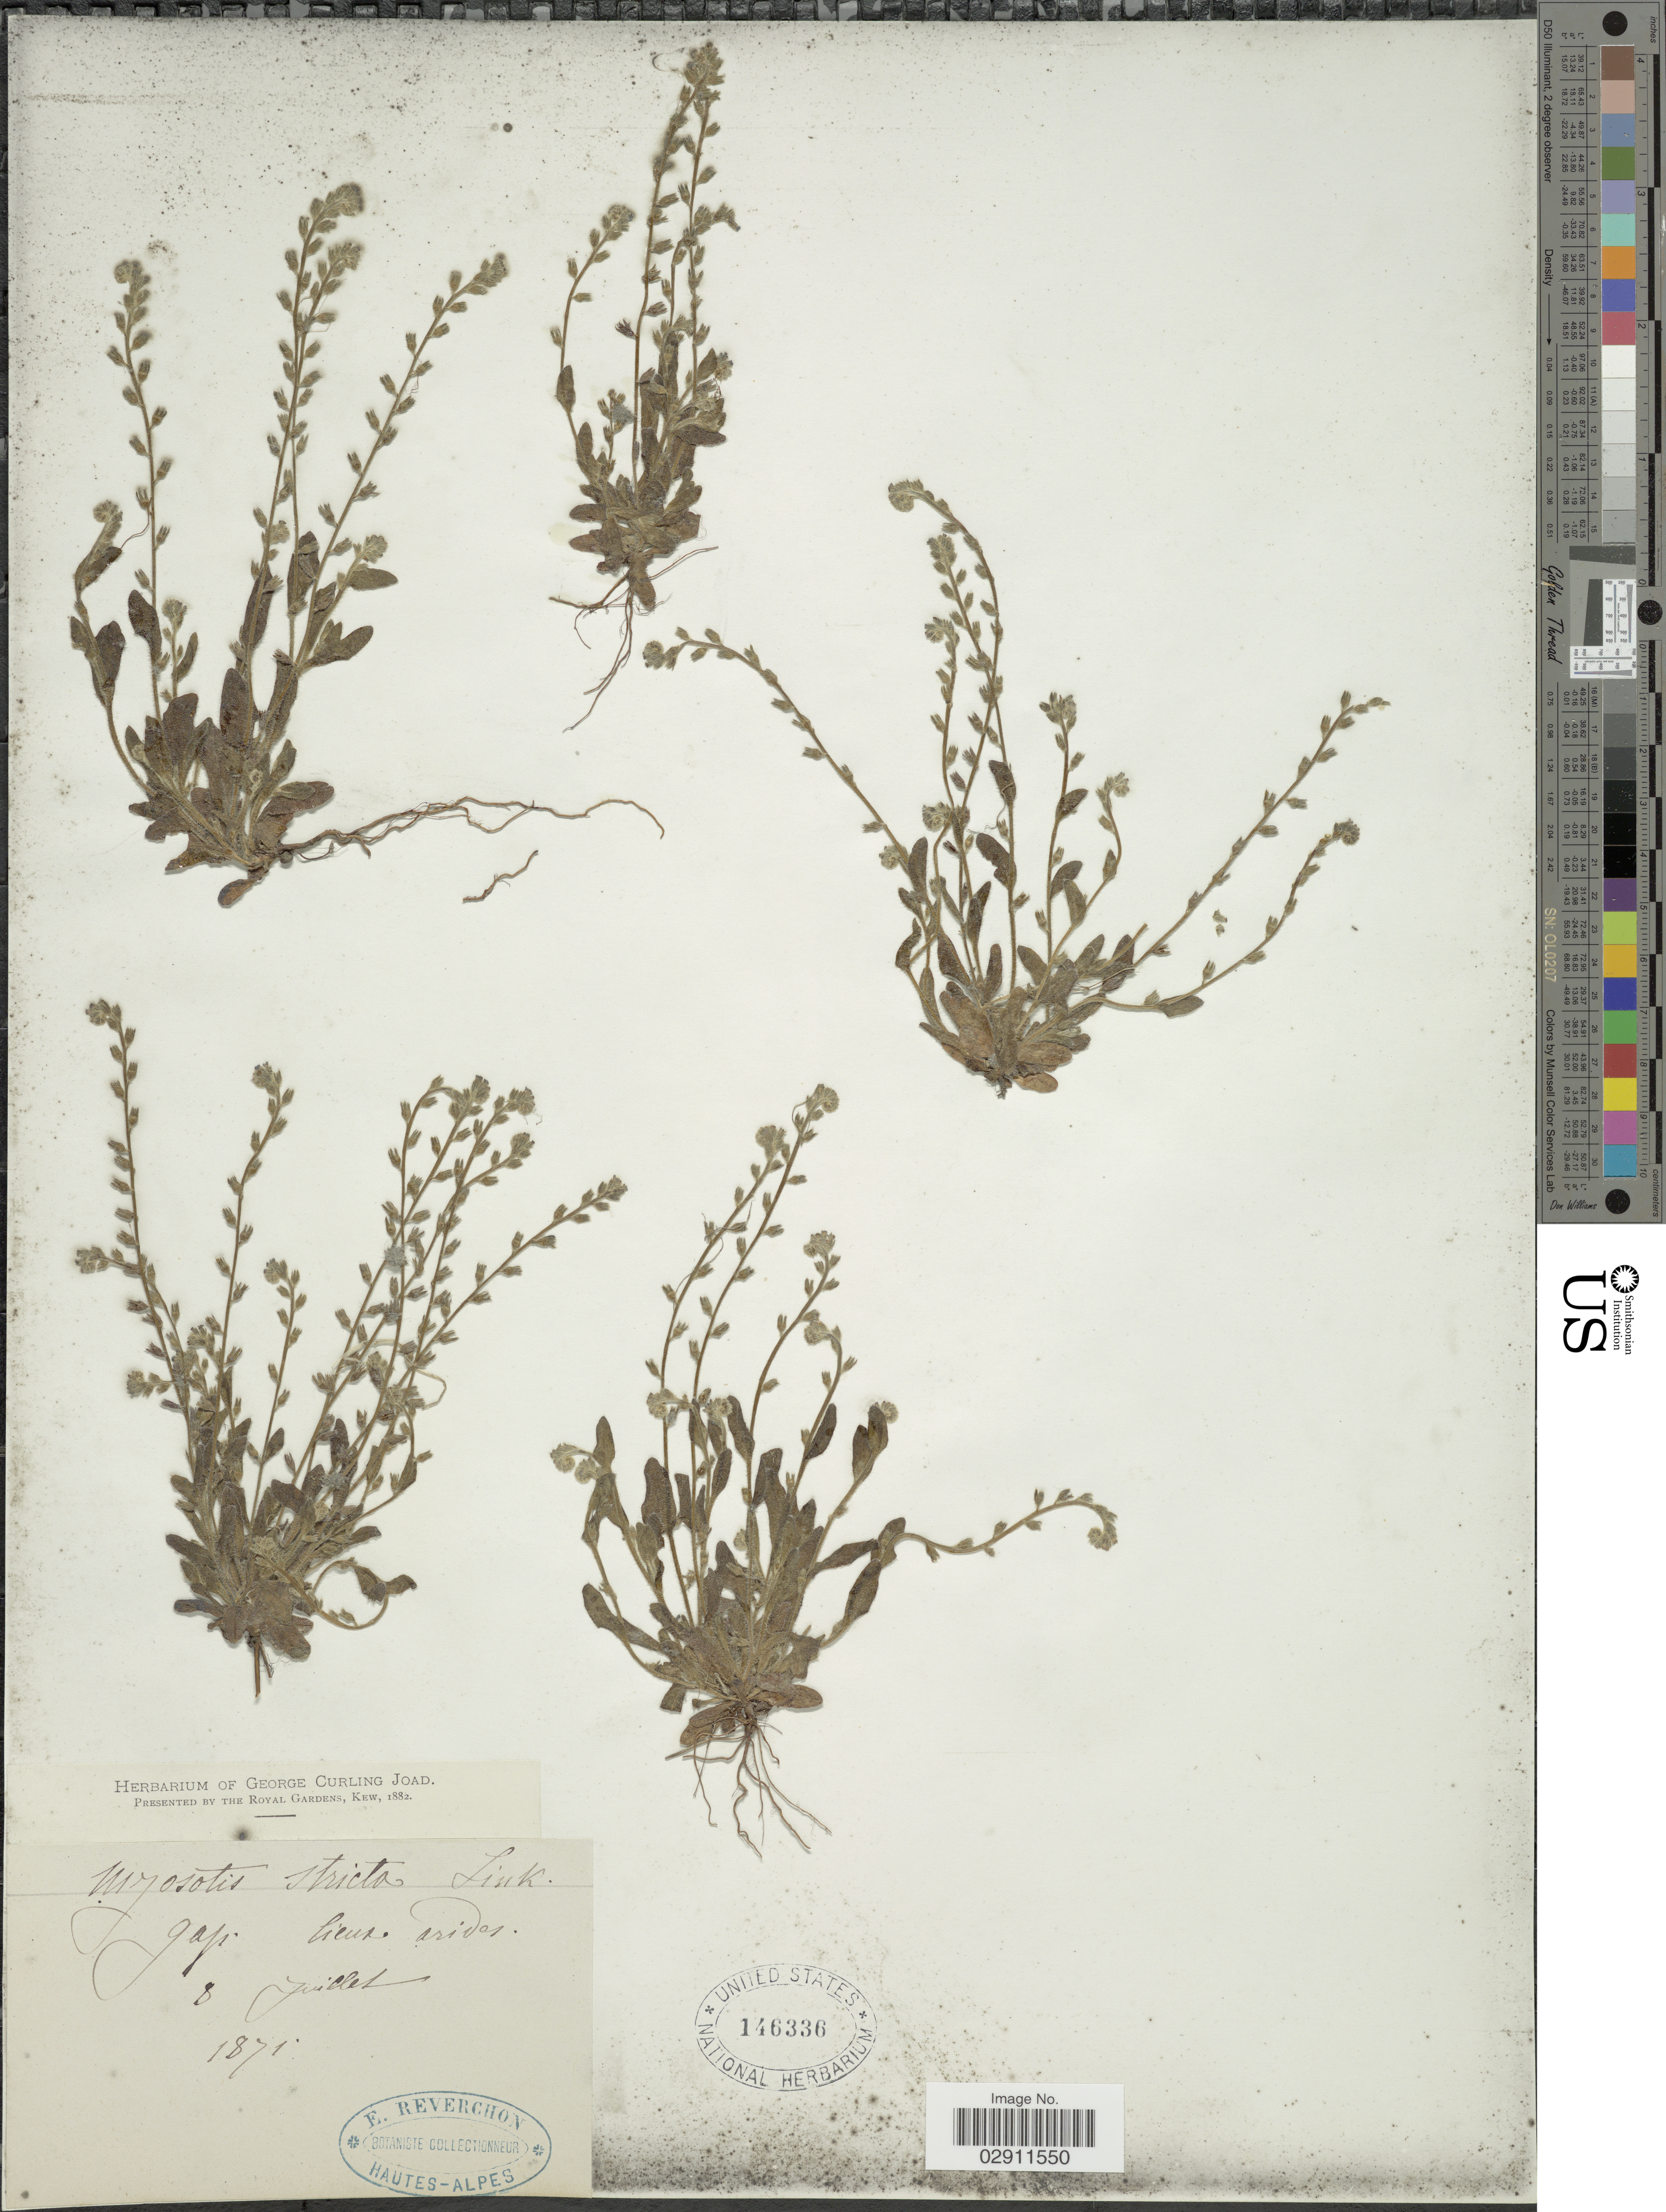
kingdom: Plantae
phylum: Tracheophyta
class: Magnoliopsida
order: Boraginales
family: Boraginaceae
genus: Myosotis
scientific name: Myosotis stricta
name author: Link ex Roem. & Schult.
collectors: E. Reverchon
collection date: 1871-07-08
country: France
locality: Gap. lieux arides.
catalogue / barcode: US 146336